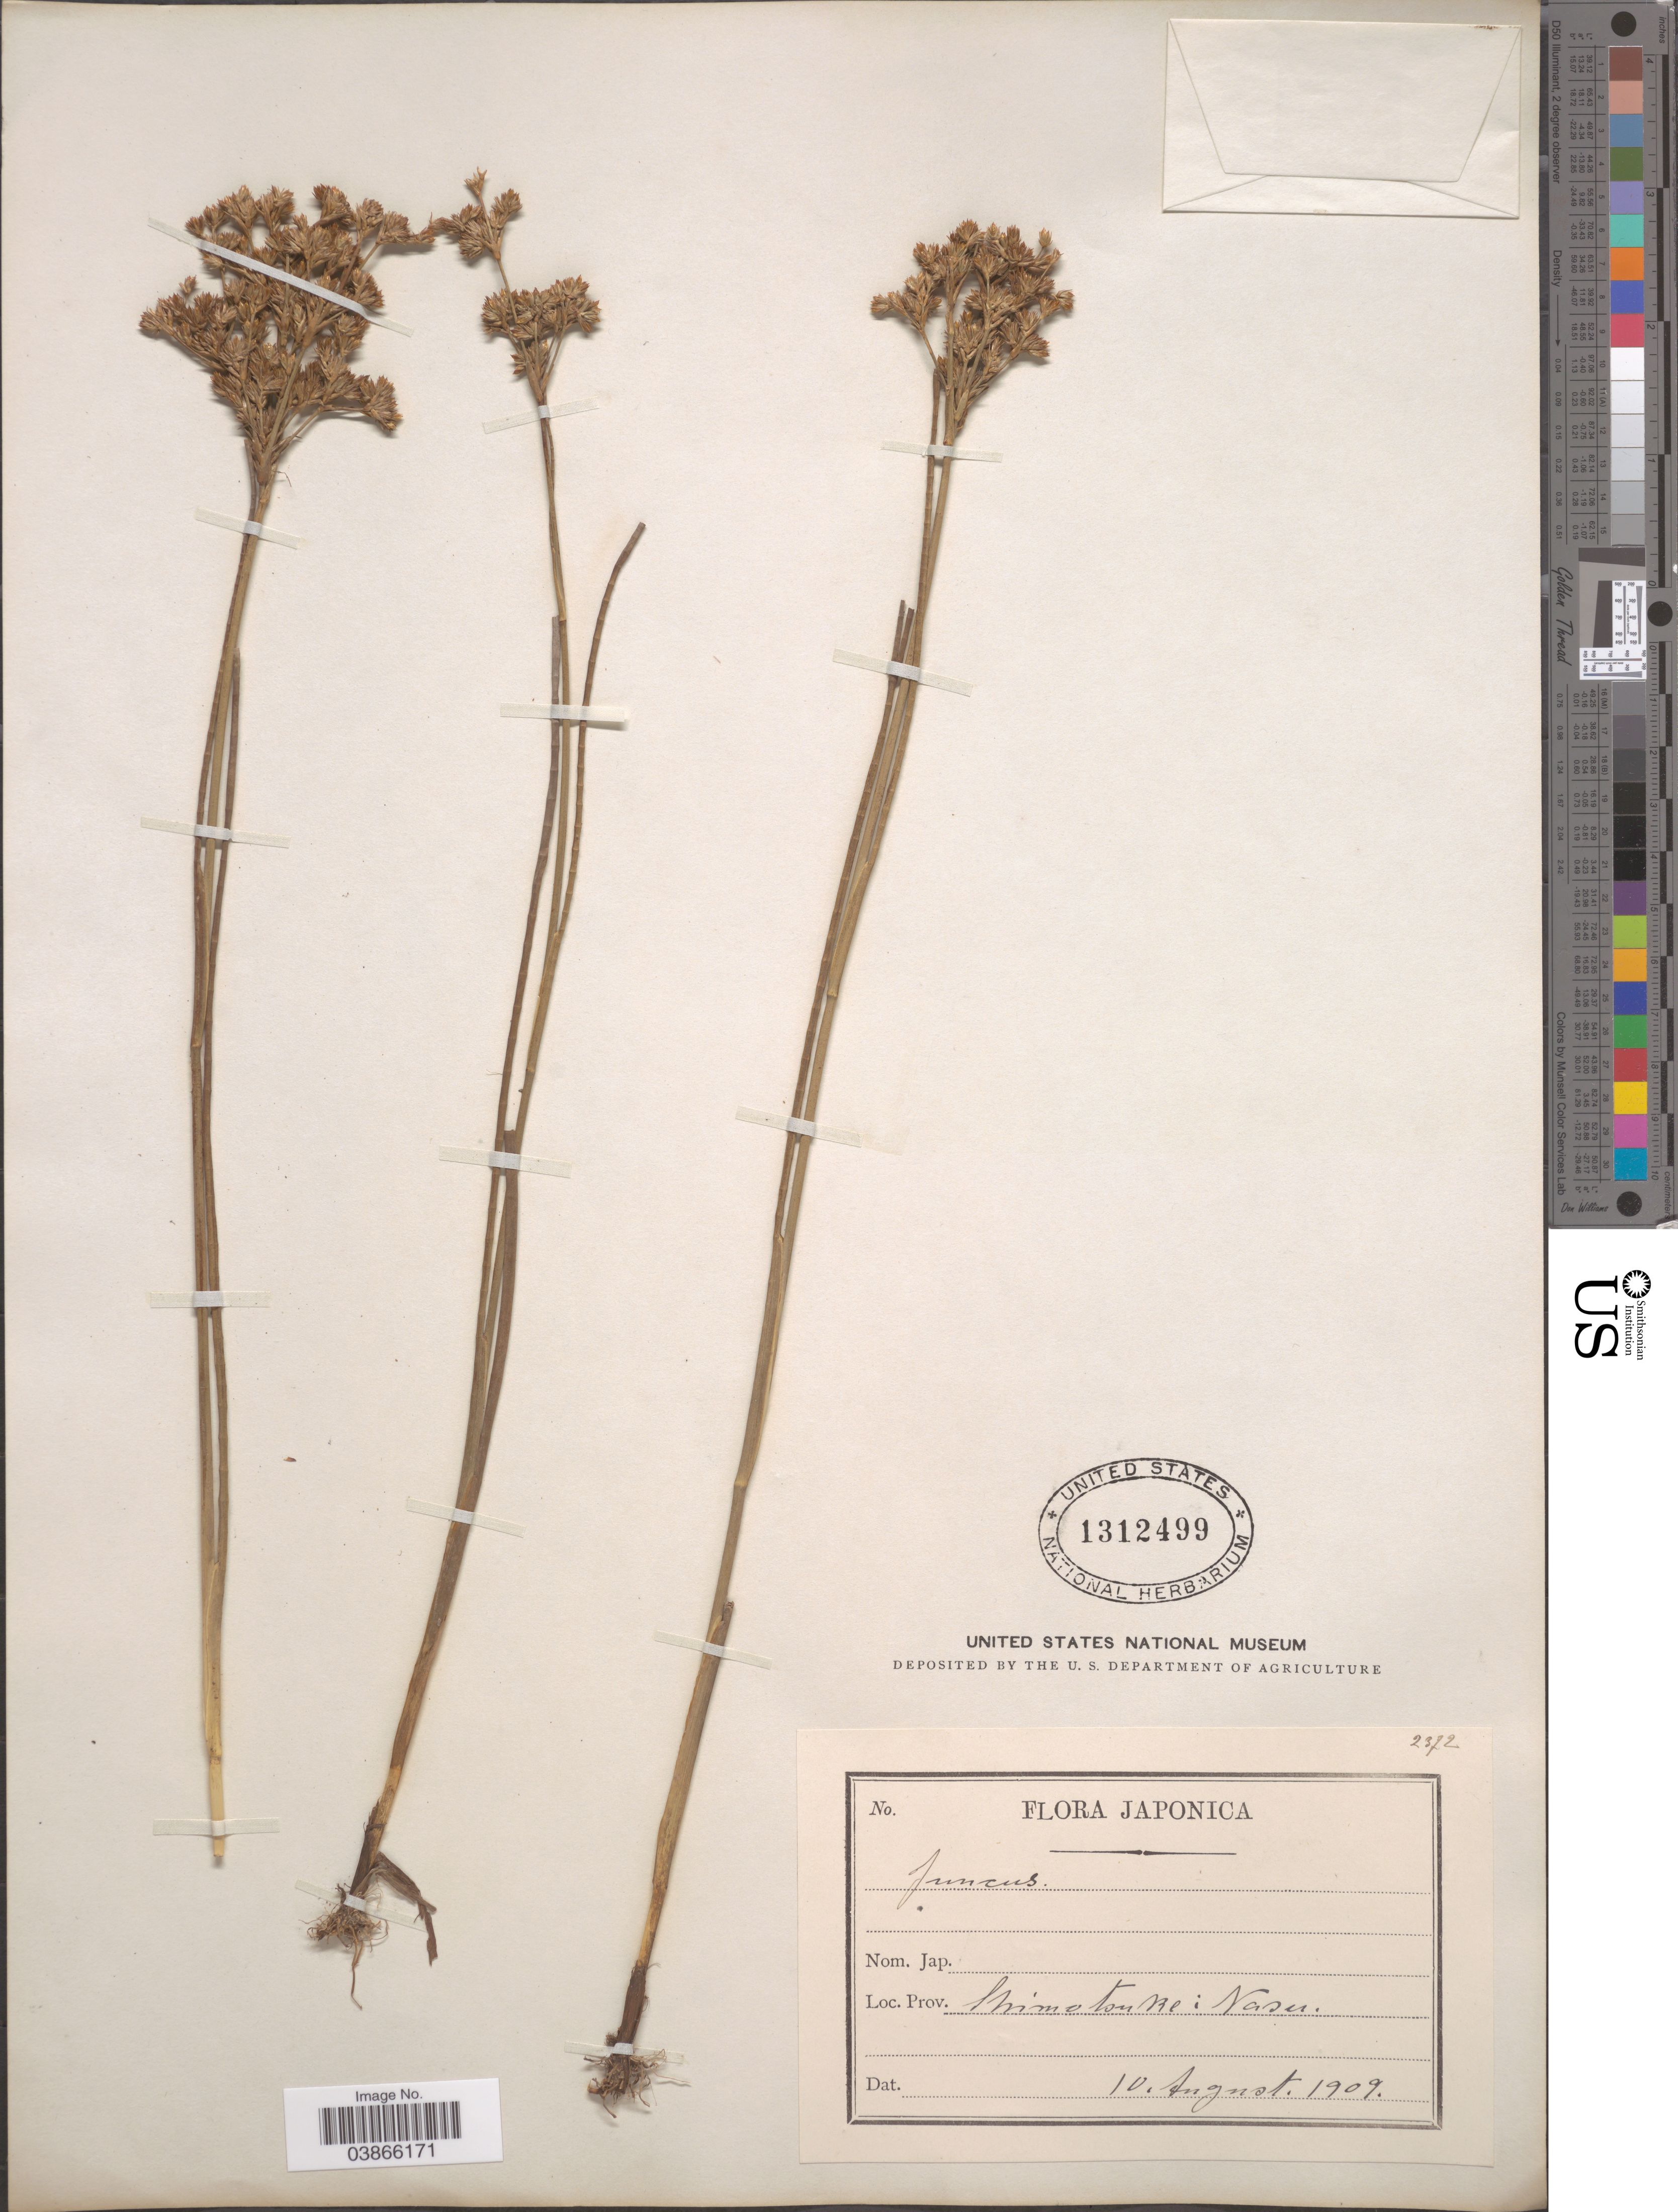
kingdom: Plantae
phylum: Tracheophyta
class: Liliopsida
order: Poales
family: Juncaceae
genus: Juncus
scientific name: Juncus krameri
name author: Franch. & Sav.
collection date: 1909-08-10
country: Japan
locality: Shimotsuke: Nasu.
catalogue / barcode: US 1312499